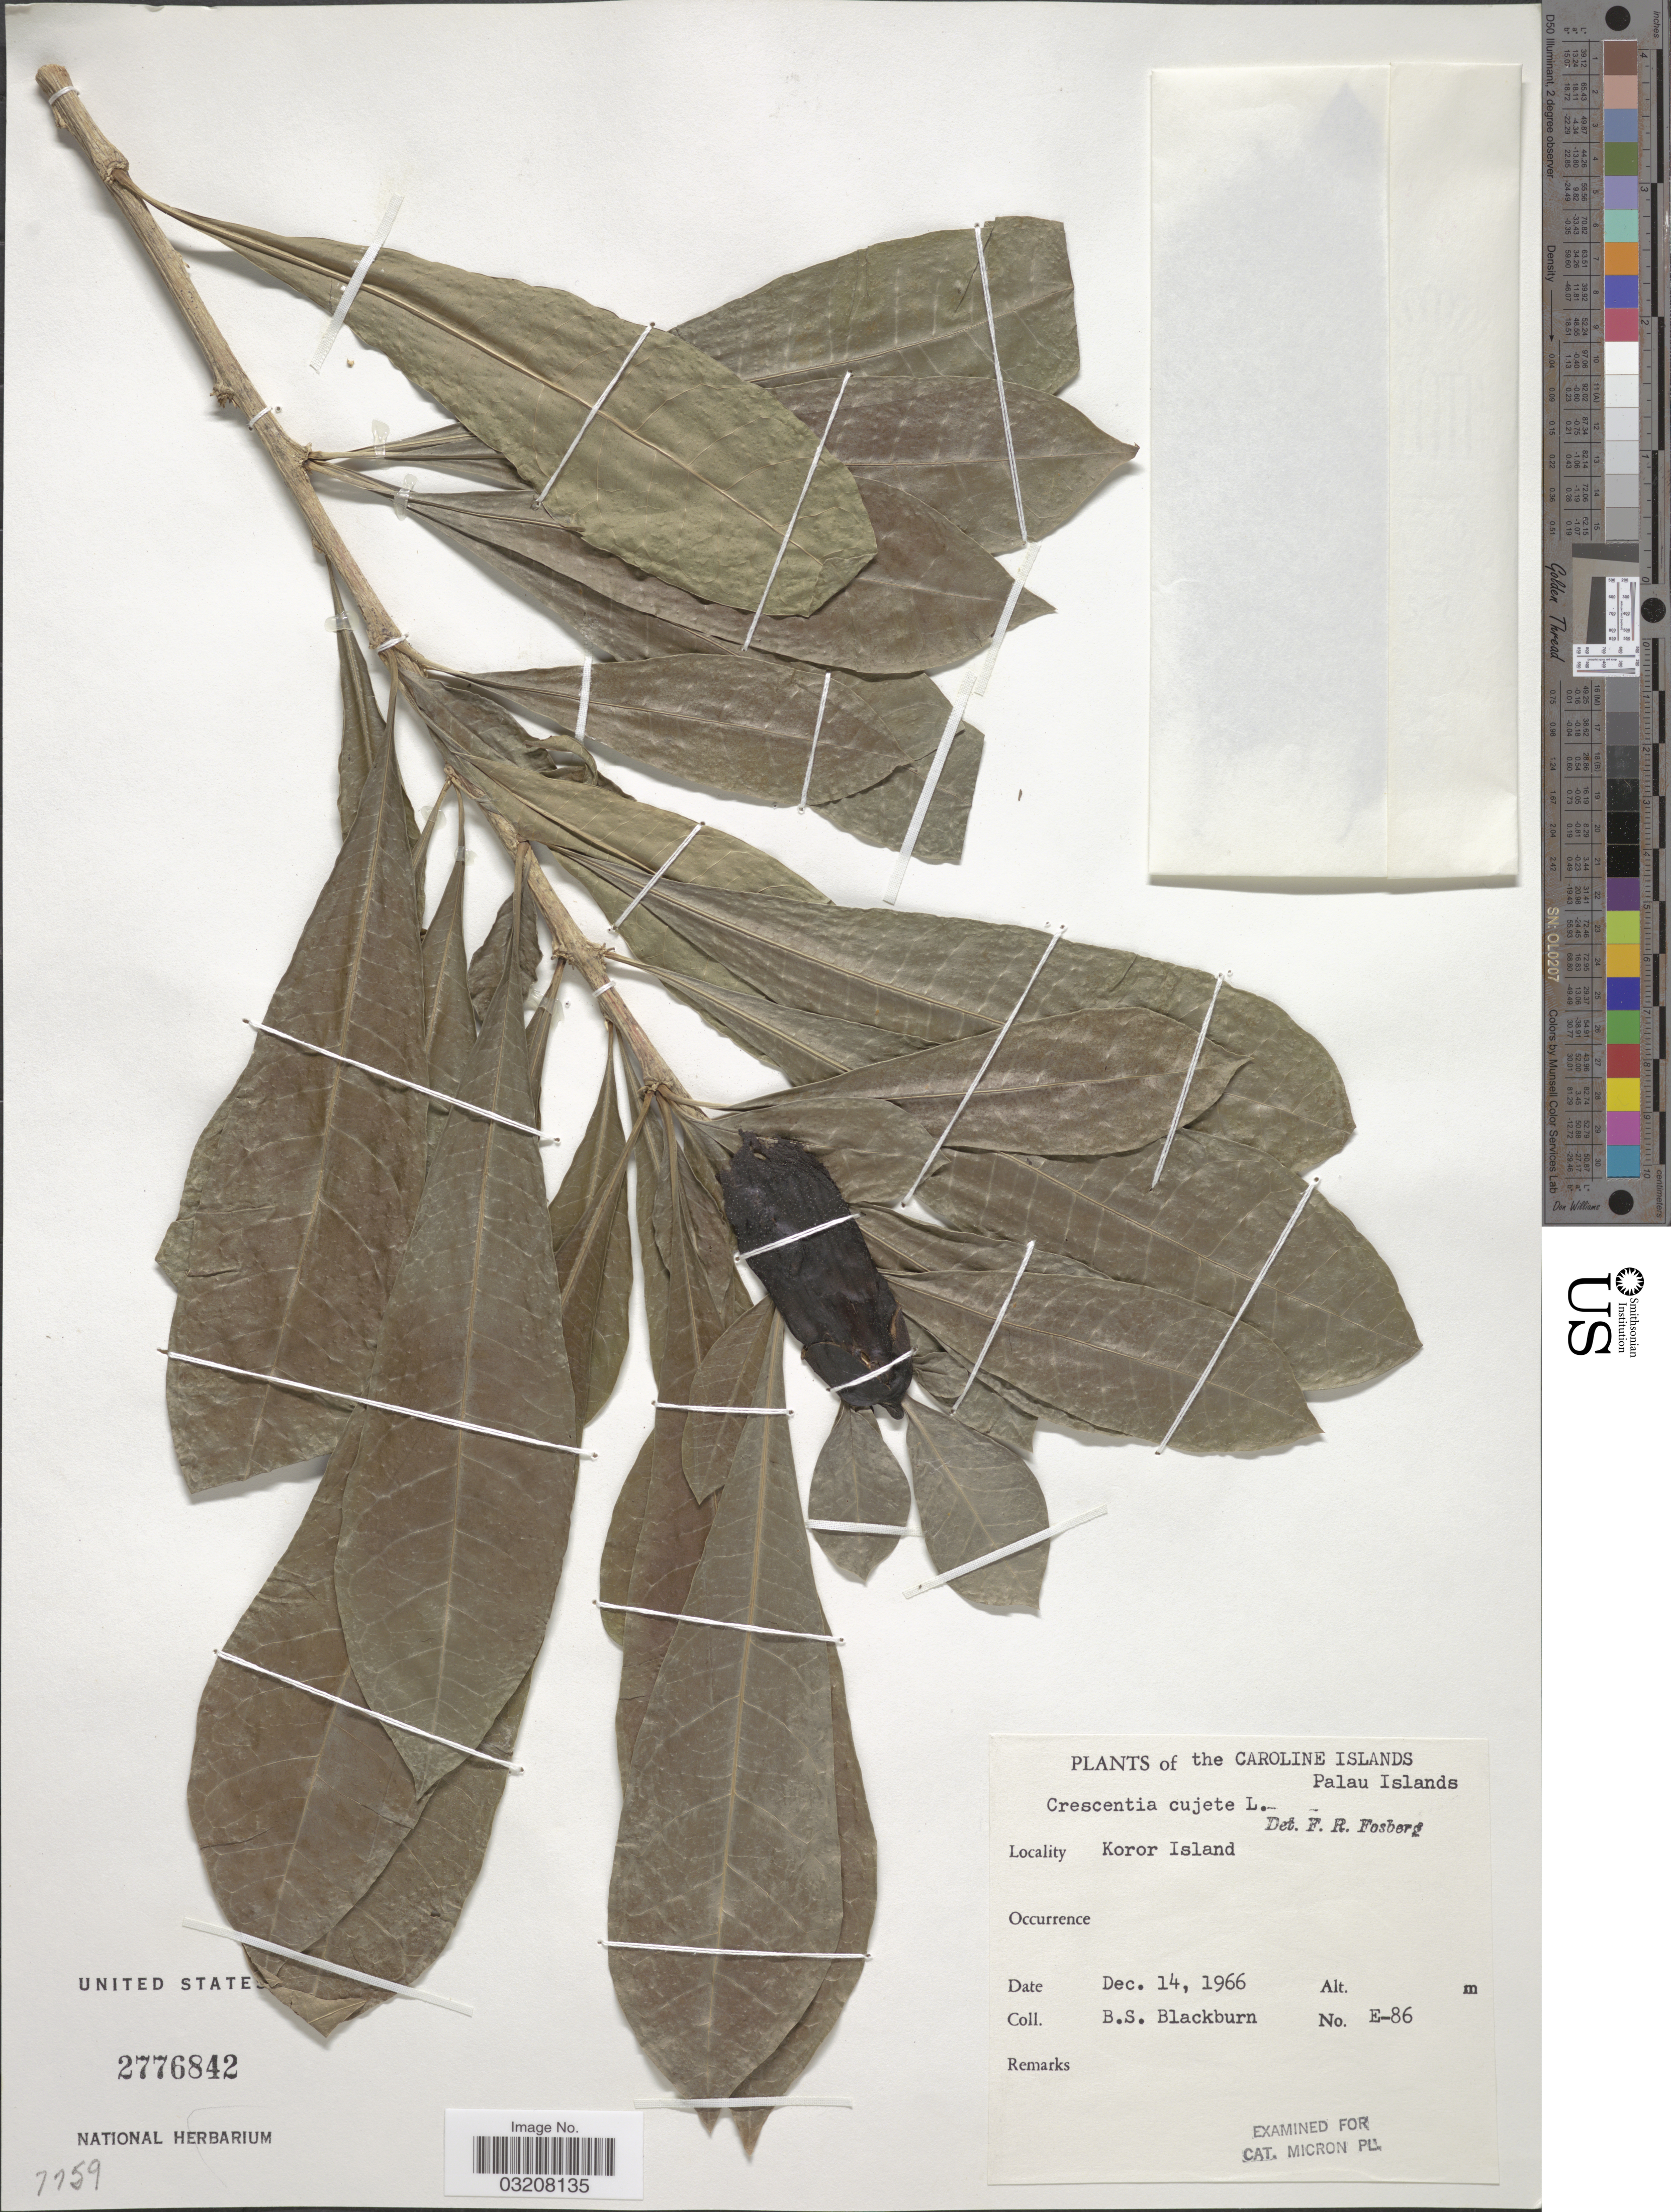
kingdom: Plantae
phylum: Tracheophyta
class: Magnoliopsida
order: Lamiales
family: Bignoniaceae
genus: Crescentia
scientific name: Crescentia cujete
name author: L.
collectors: B. S. Blackburn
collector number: E-86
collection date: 1966-12-14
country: Palau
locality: Caroline Islands. Palau Islands. Koror Island.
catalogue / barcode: US 2776842